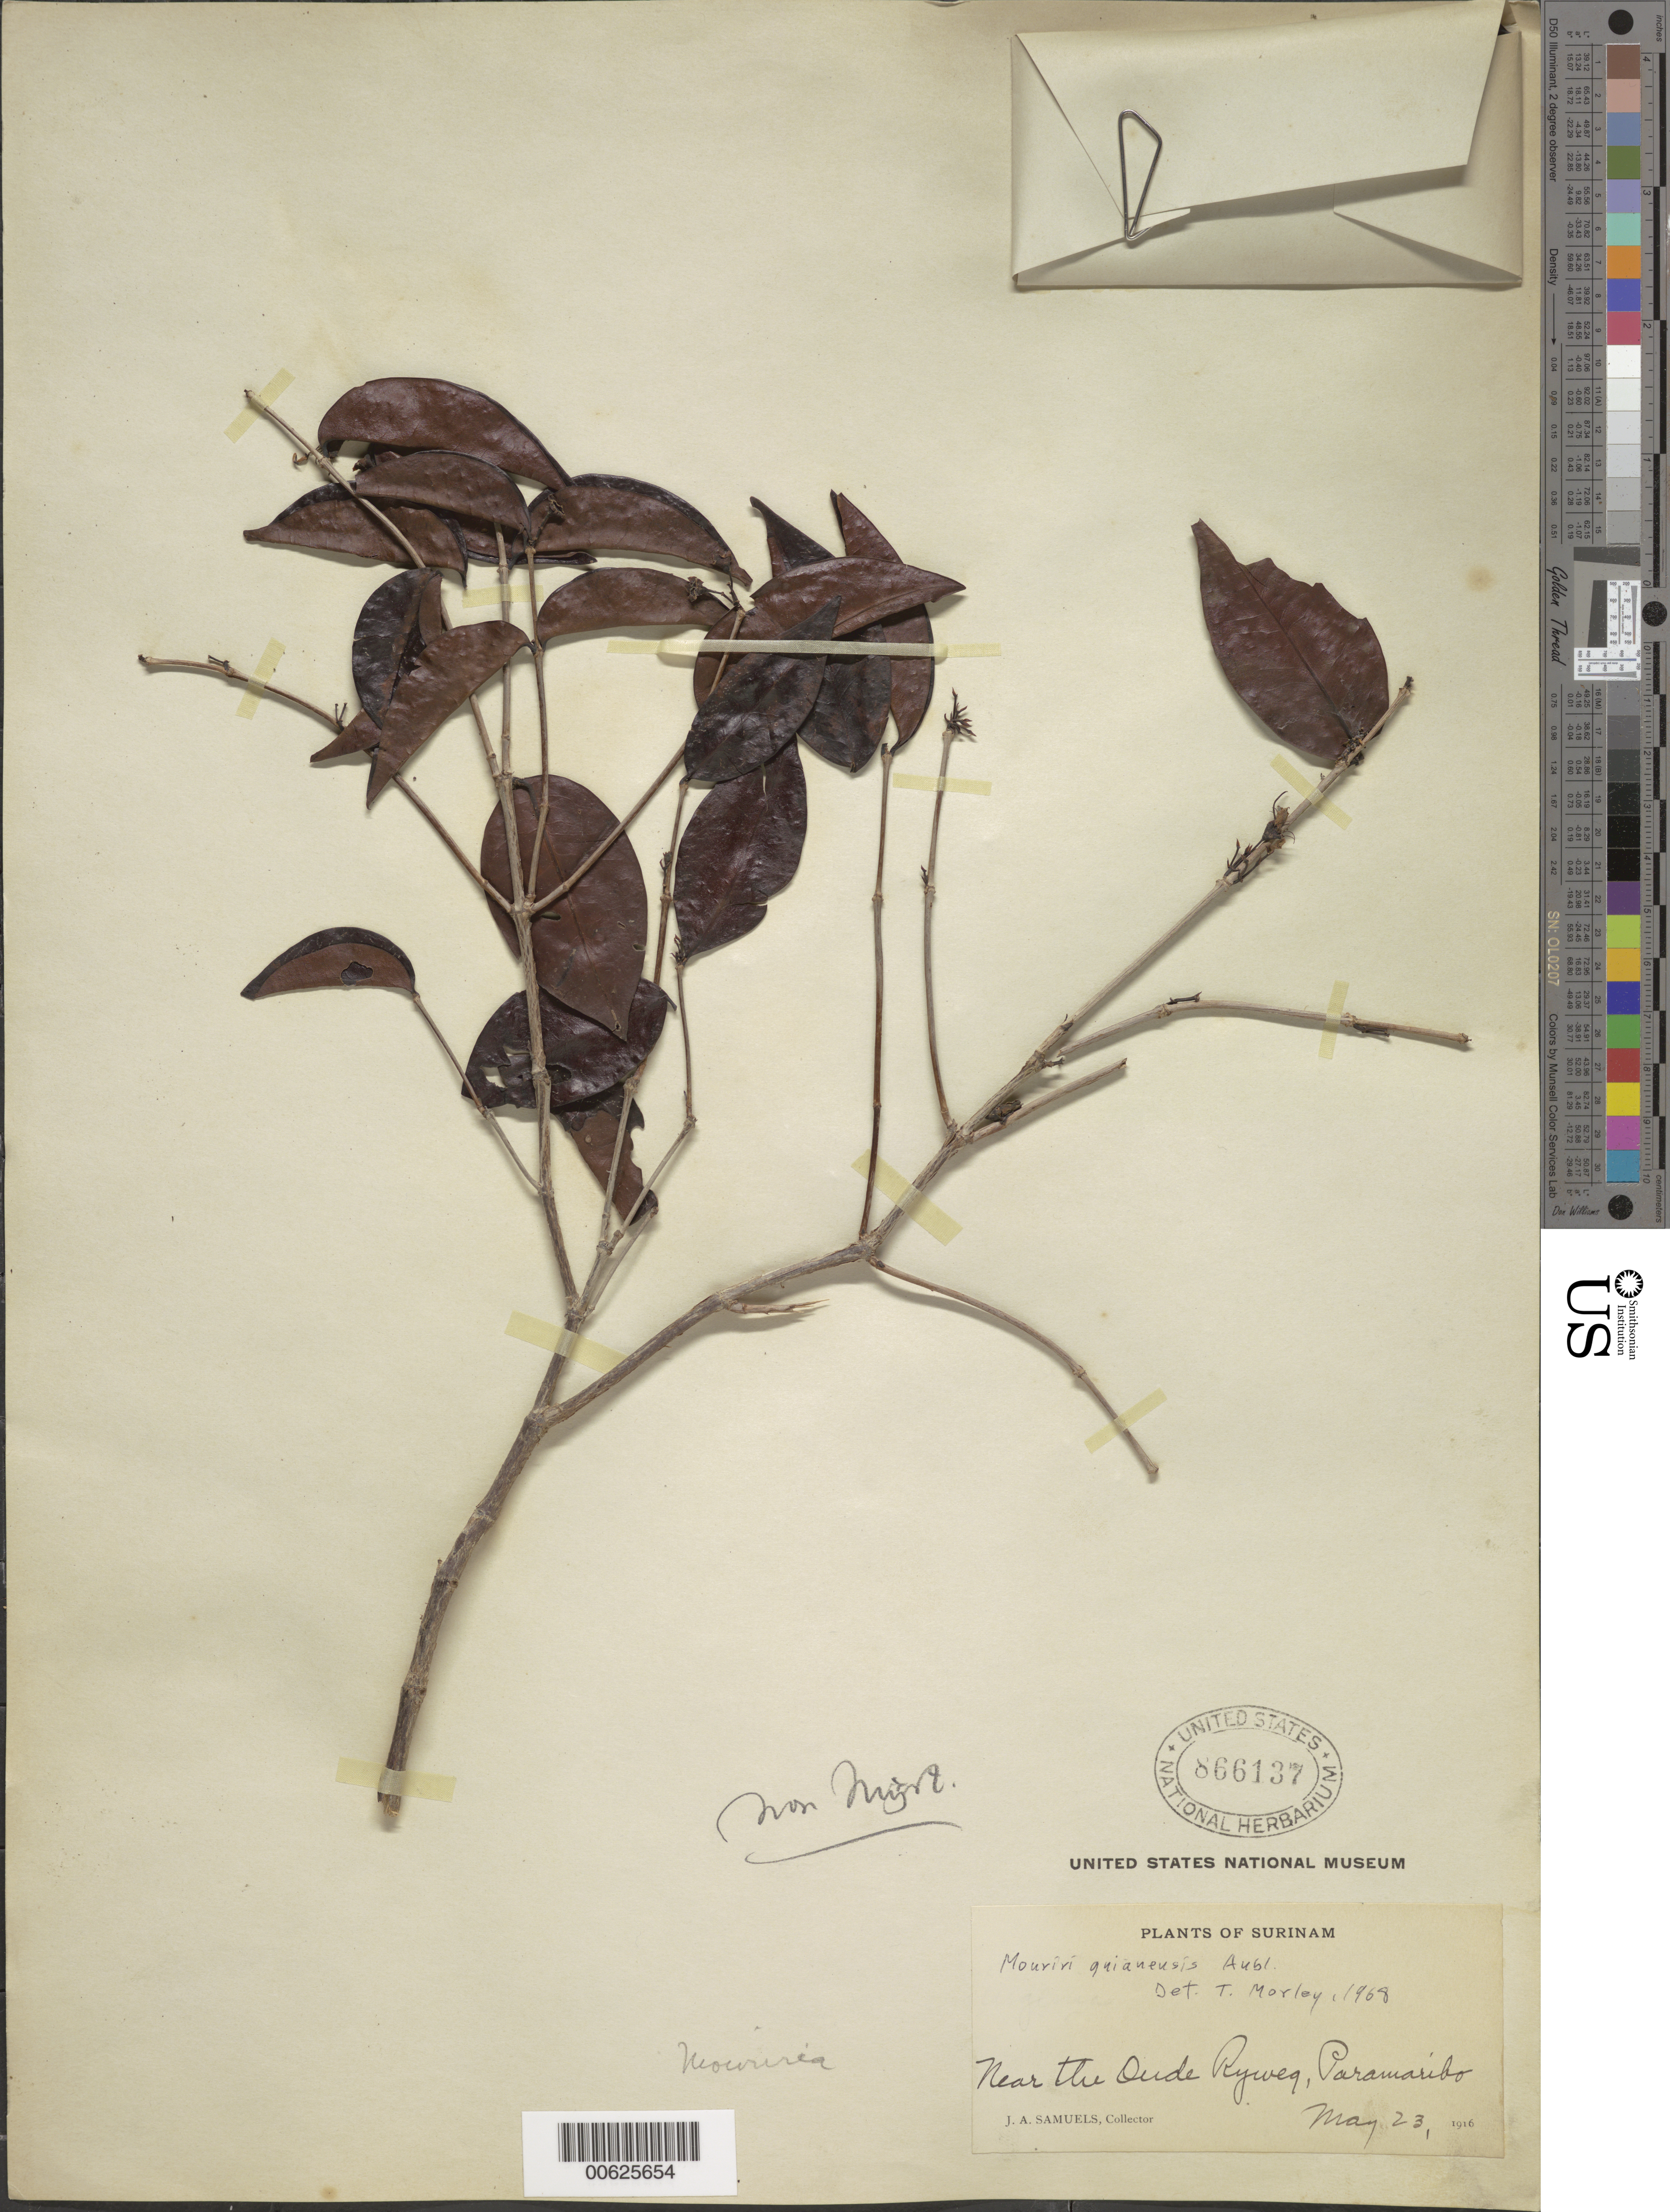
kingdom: Plantae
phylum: Tracheophyta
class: Magnoliopsida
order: Myrtales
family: Melastomataceae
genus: Mouriri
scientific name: Mouriri guianensis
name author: Aubl.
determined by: Morley, T.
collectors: J. A. Samuels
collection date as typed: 23-May-16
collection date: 1916-05-23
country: Suriname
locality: Paramaribo, near Oude Ryweg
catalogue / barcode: US 866137